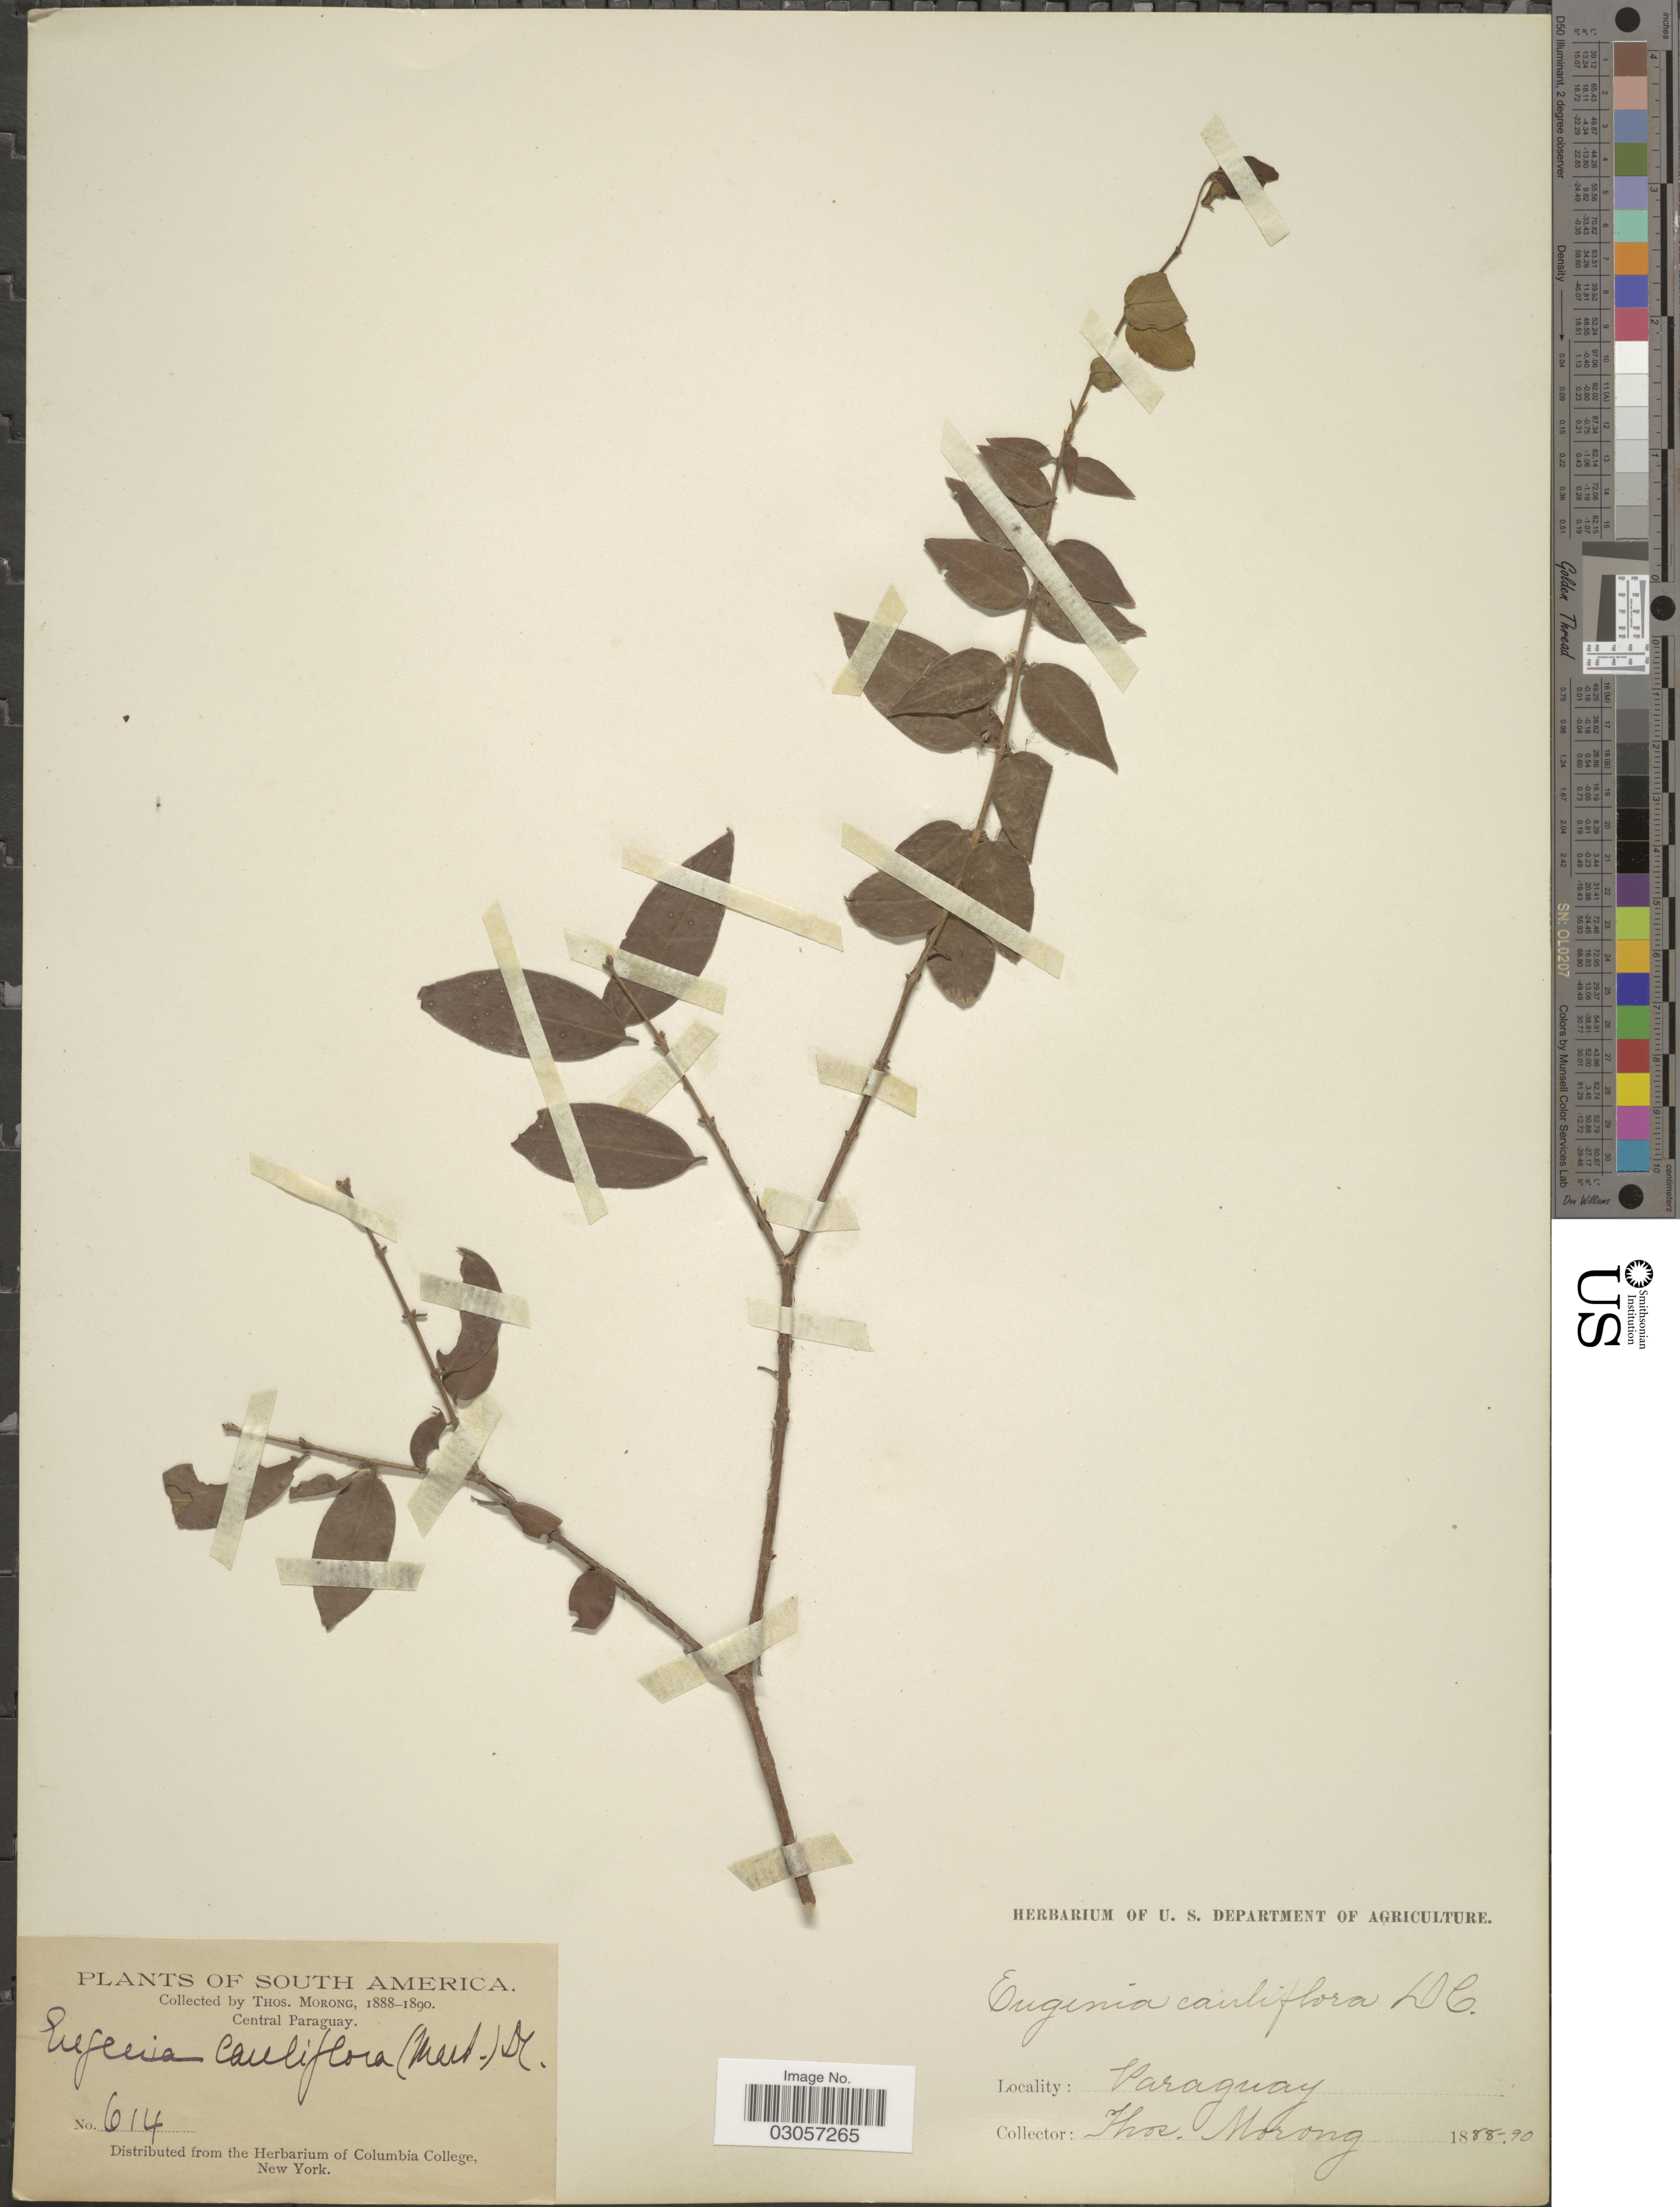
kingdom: Plantae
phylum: Tracheophyta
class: Magnoliopsida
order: Myrtales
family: Myrtaceae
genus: Myrciaria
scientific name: Myrciaria trunciflora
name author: O. Berg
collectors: ex herb. T. Morong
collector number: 614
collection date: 1888/1890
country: Paraguay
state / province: Central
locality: Central Paraguay.